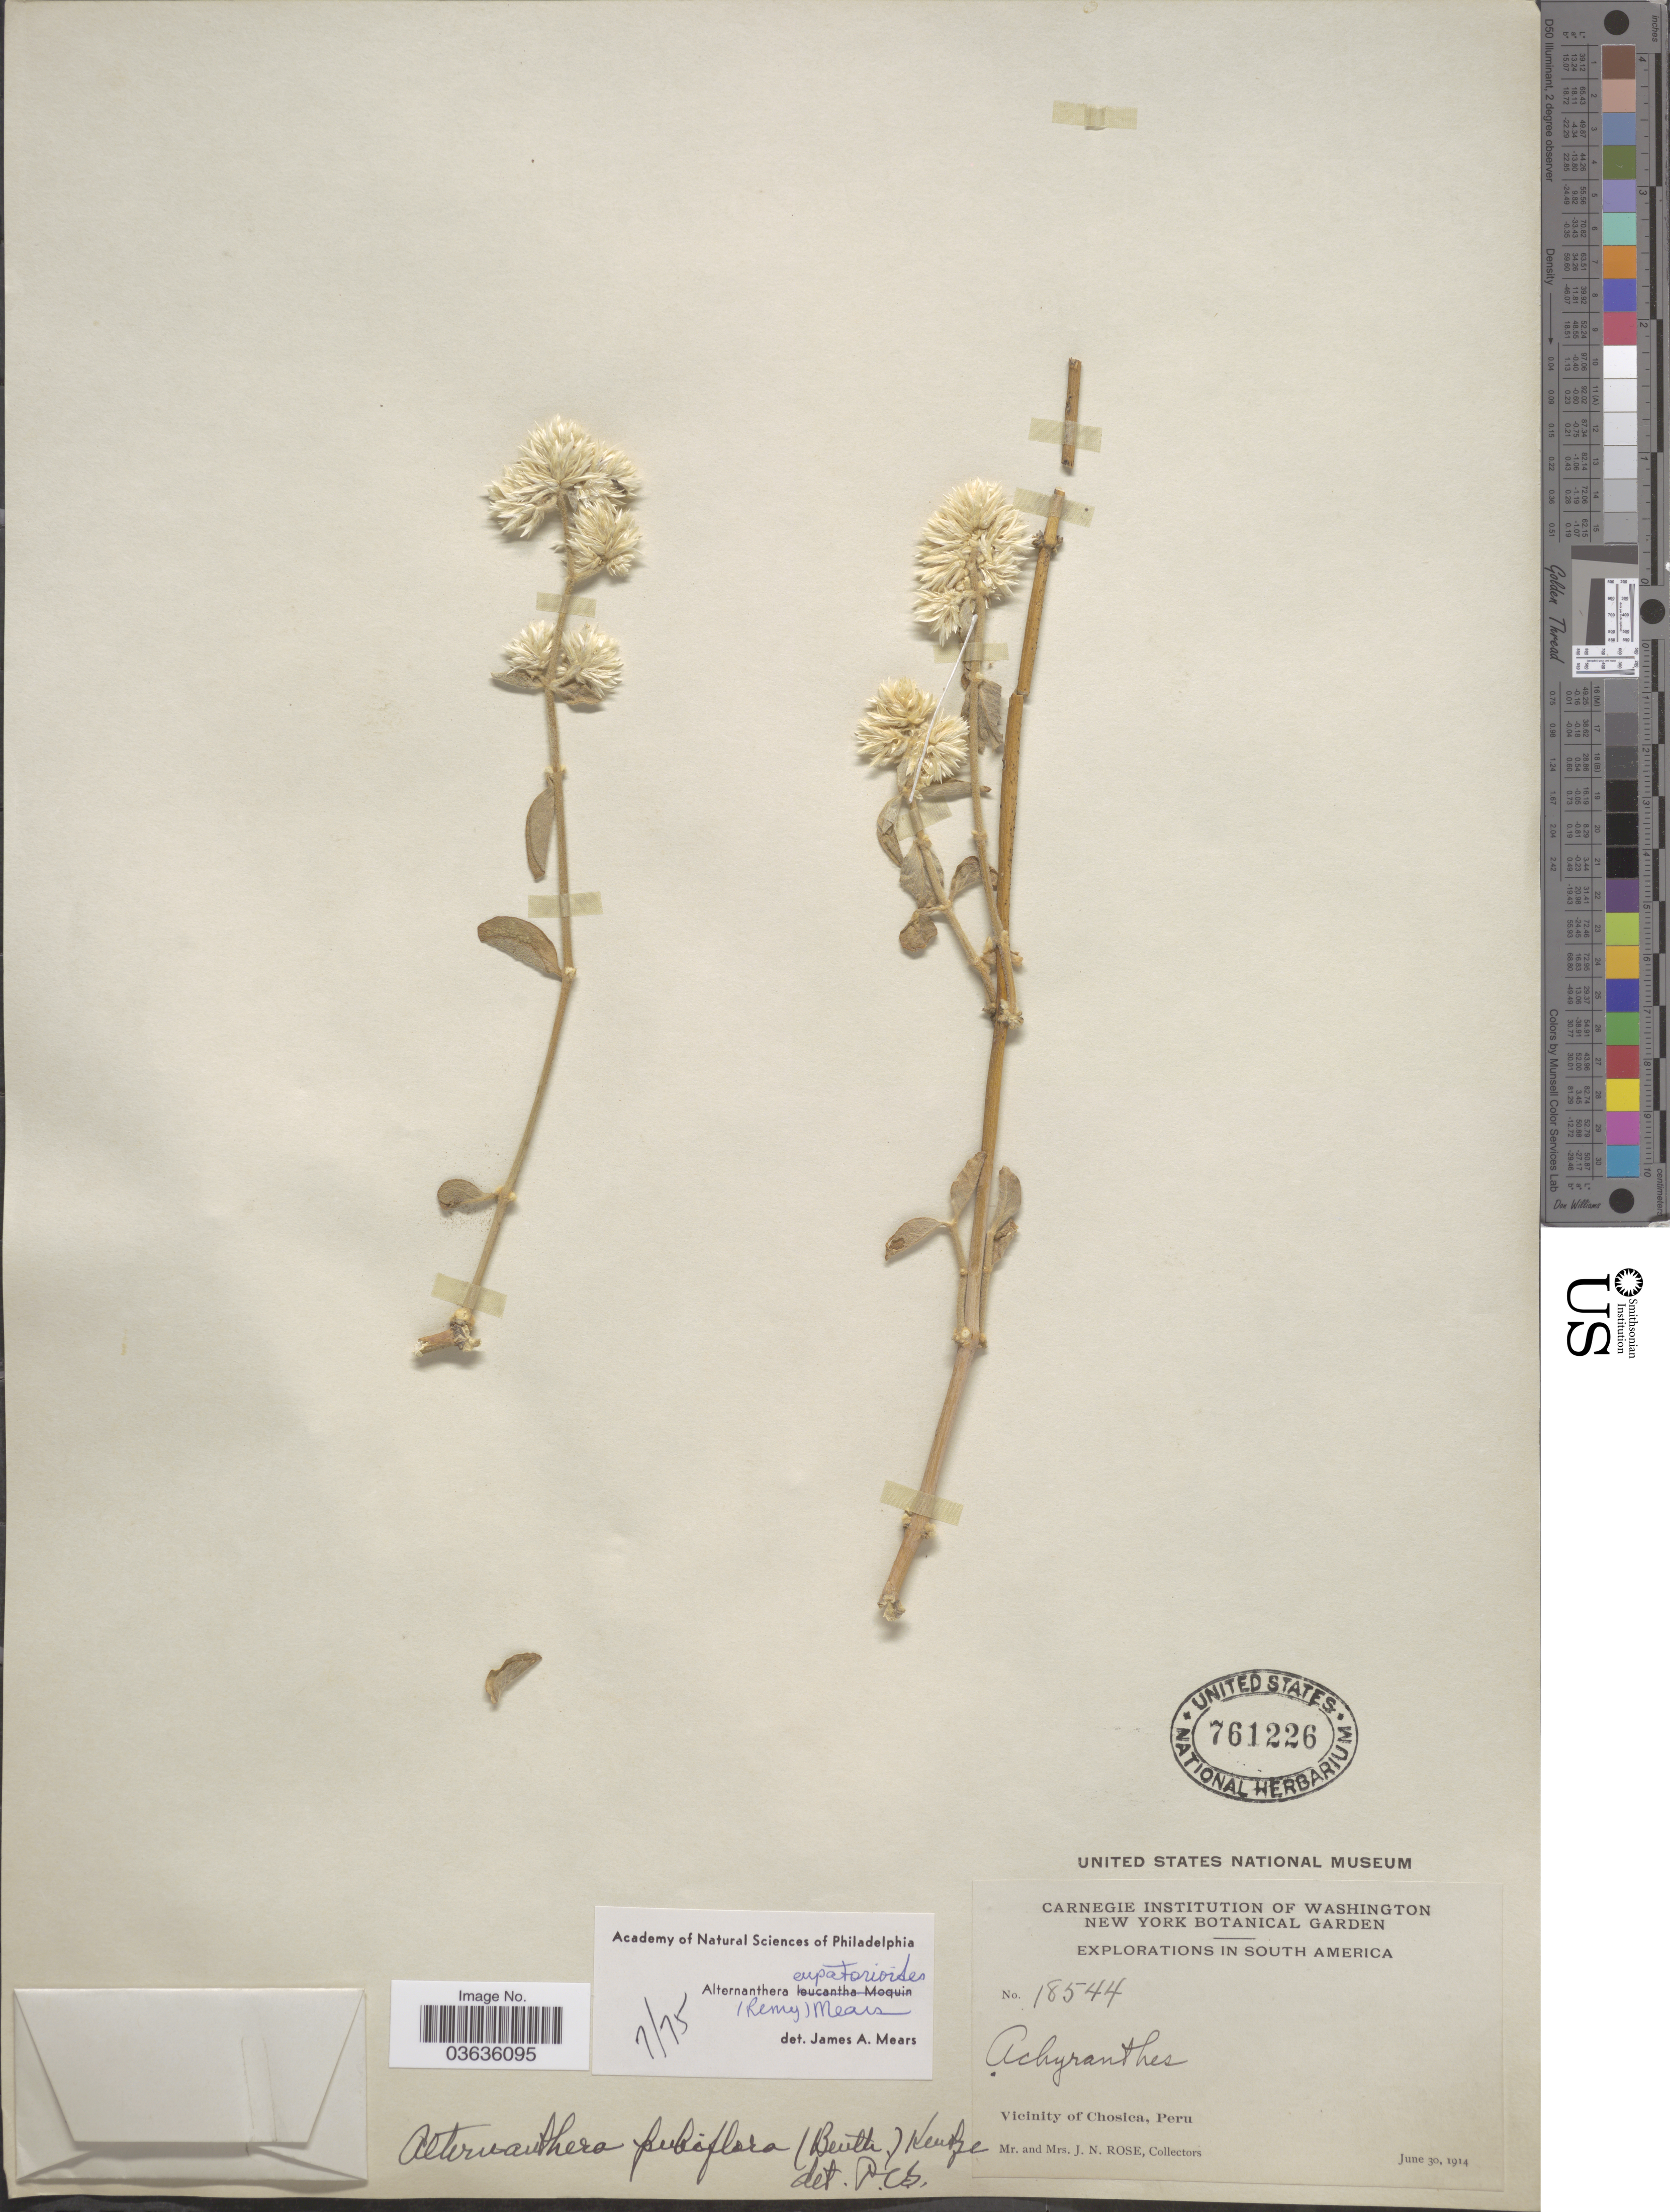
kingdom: Plantae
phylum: Tracheophyta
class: Magnoliopsida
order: Caryophyllales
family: Amaranthaceae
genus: Alternanthera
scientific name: Alternanthera eupatorioides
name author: Remy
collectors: J. N. Rose & L. B. Rose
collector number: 18544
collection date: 1914-06-30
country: Peru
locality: Vicinity of Chosica.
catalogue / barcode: US 761226